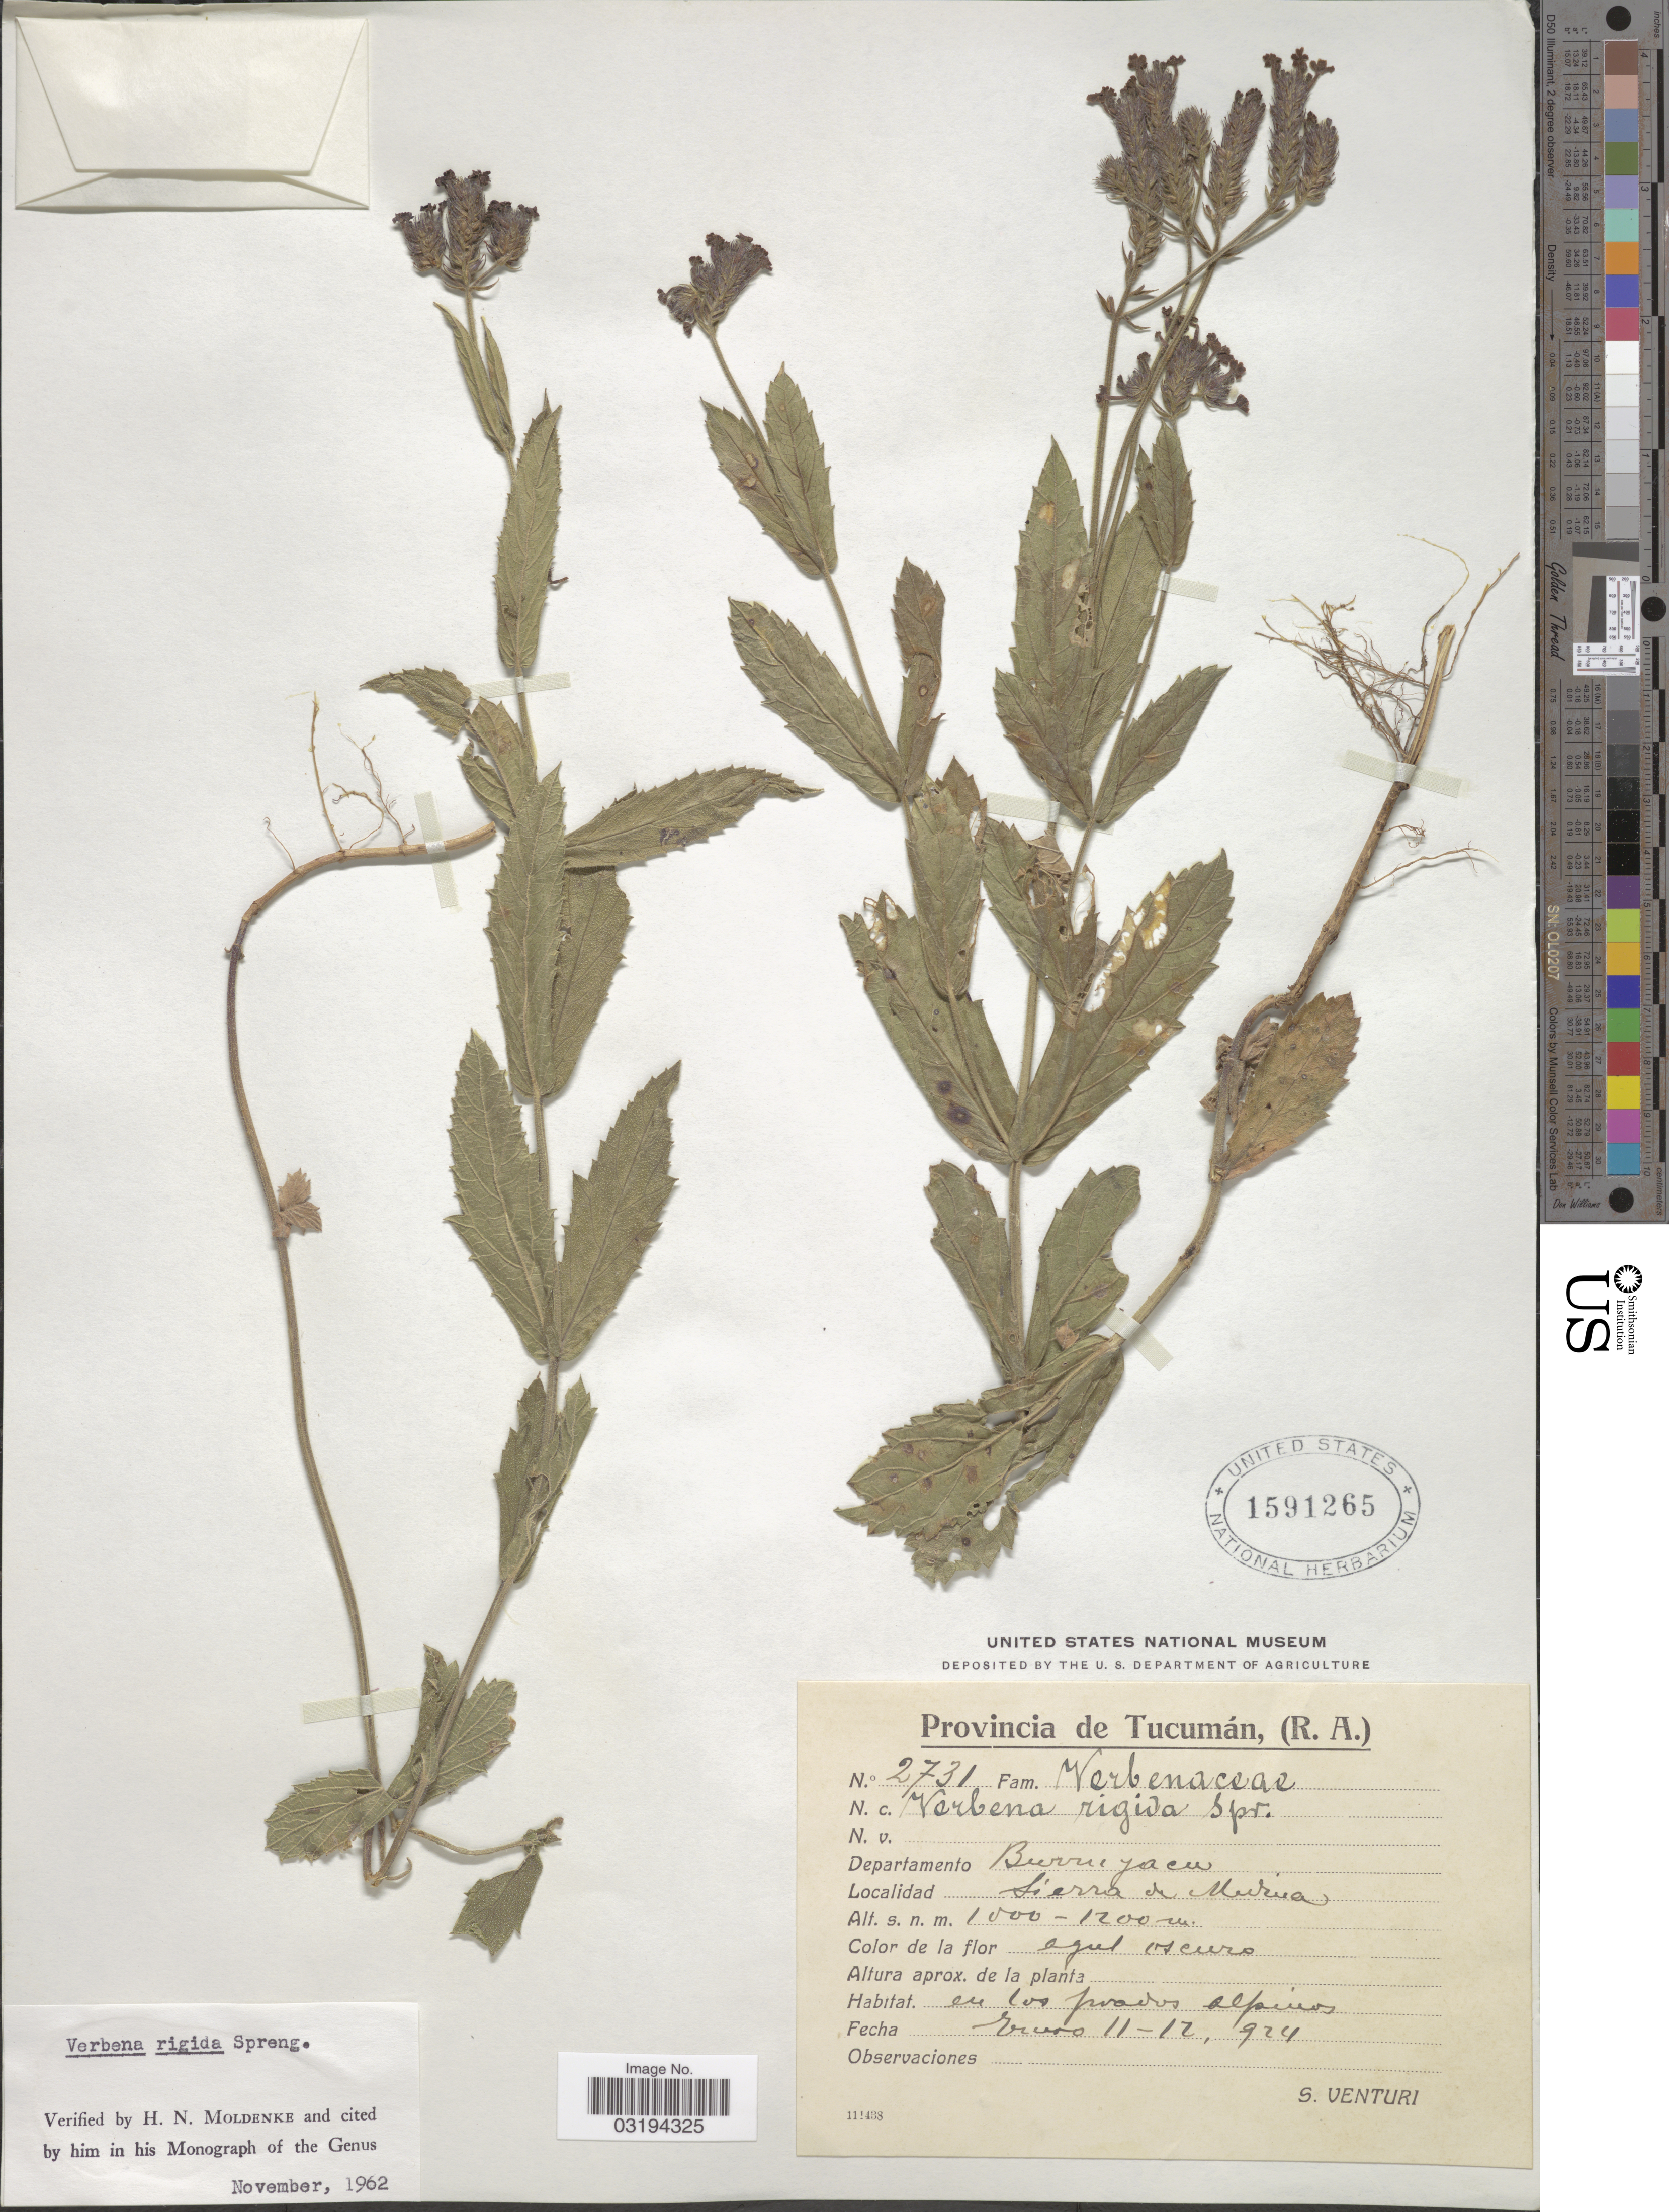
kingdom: Plantae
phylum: Tracheophyta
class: Magnoliopsida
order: Lamiales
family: Verbenaceae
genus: Verbena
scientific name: Verbena rigida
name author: Spreng.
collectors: S. Venturi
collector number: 2731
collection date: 1924-01-11/1924-01-12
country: Argentina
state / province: Tucuman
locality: Departamento Burruyacu, Sierra de Medina.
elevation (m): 1000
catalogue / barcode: US 1591265